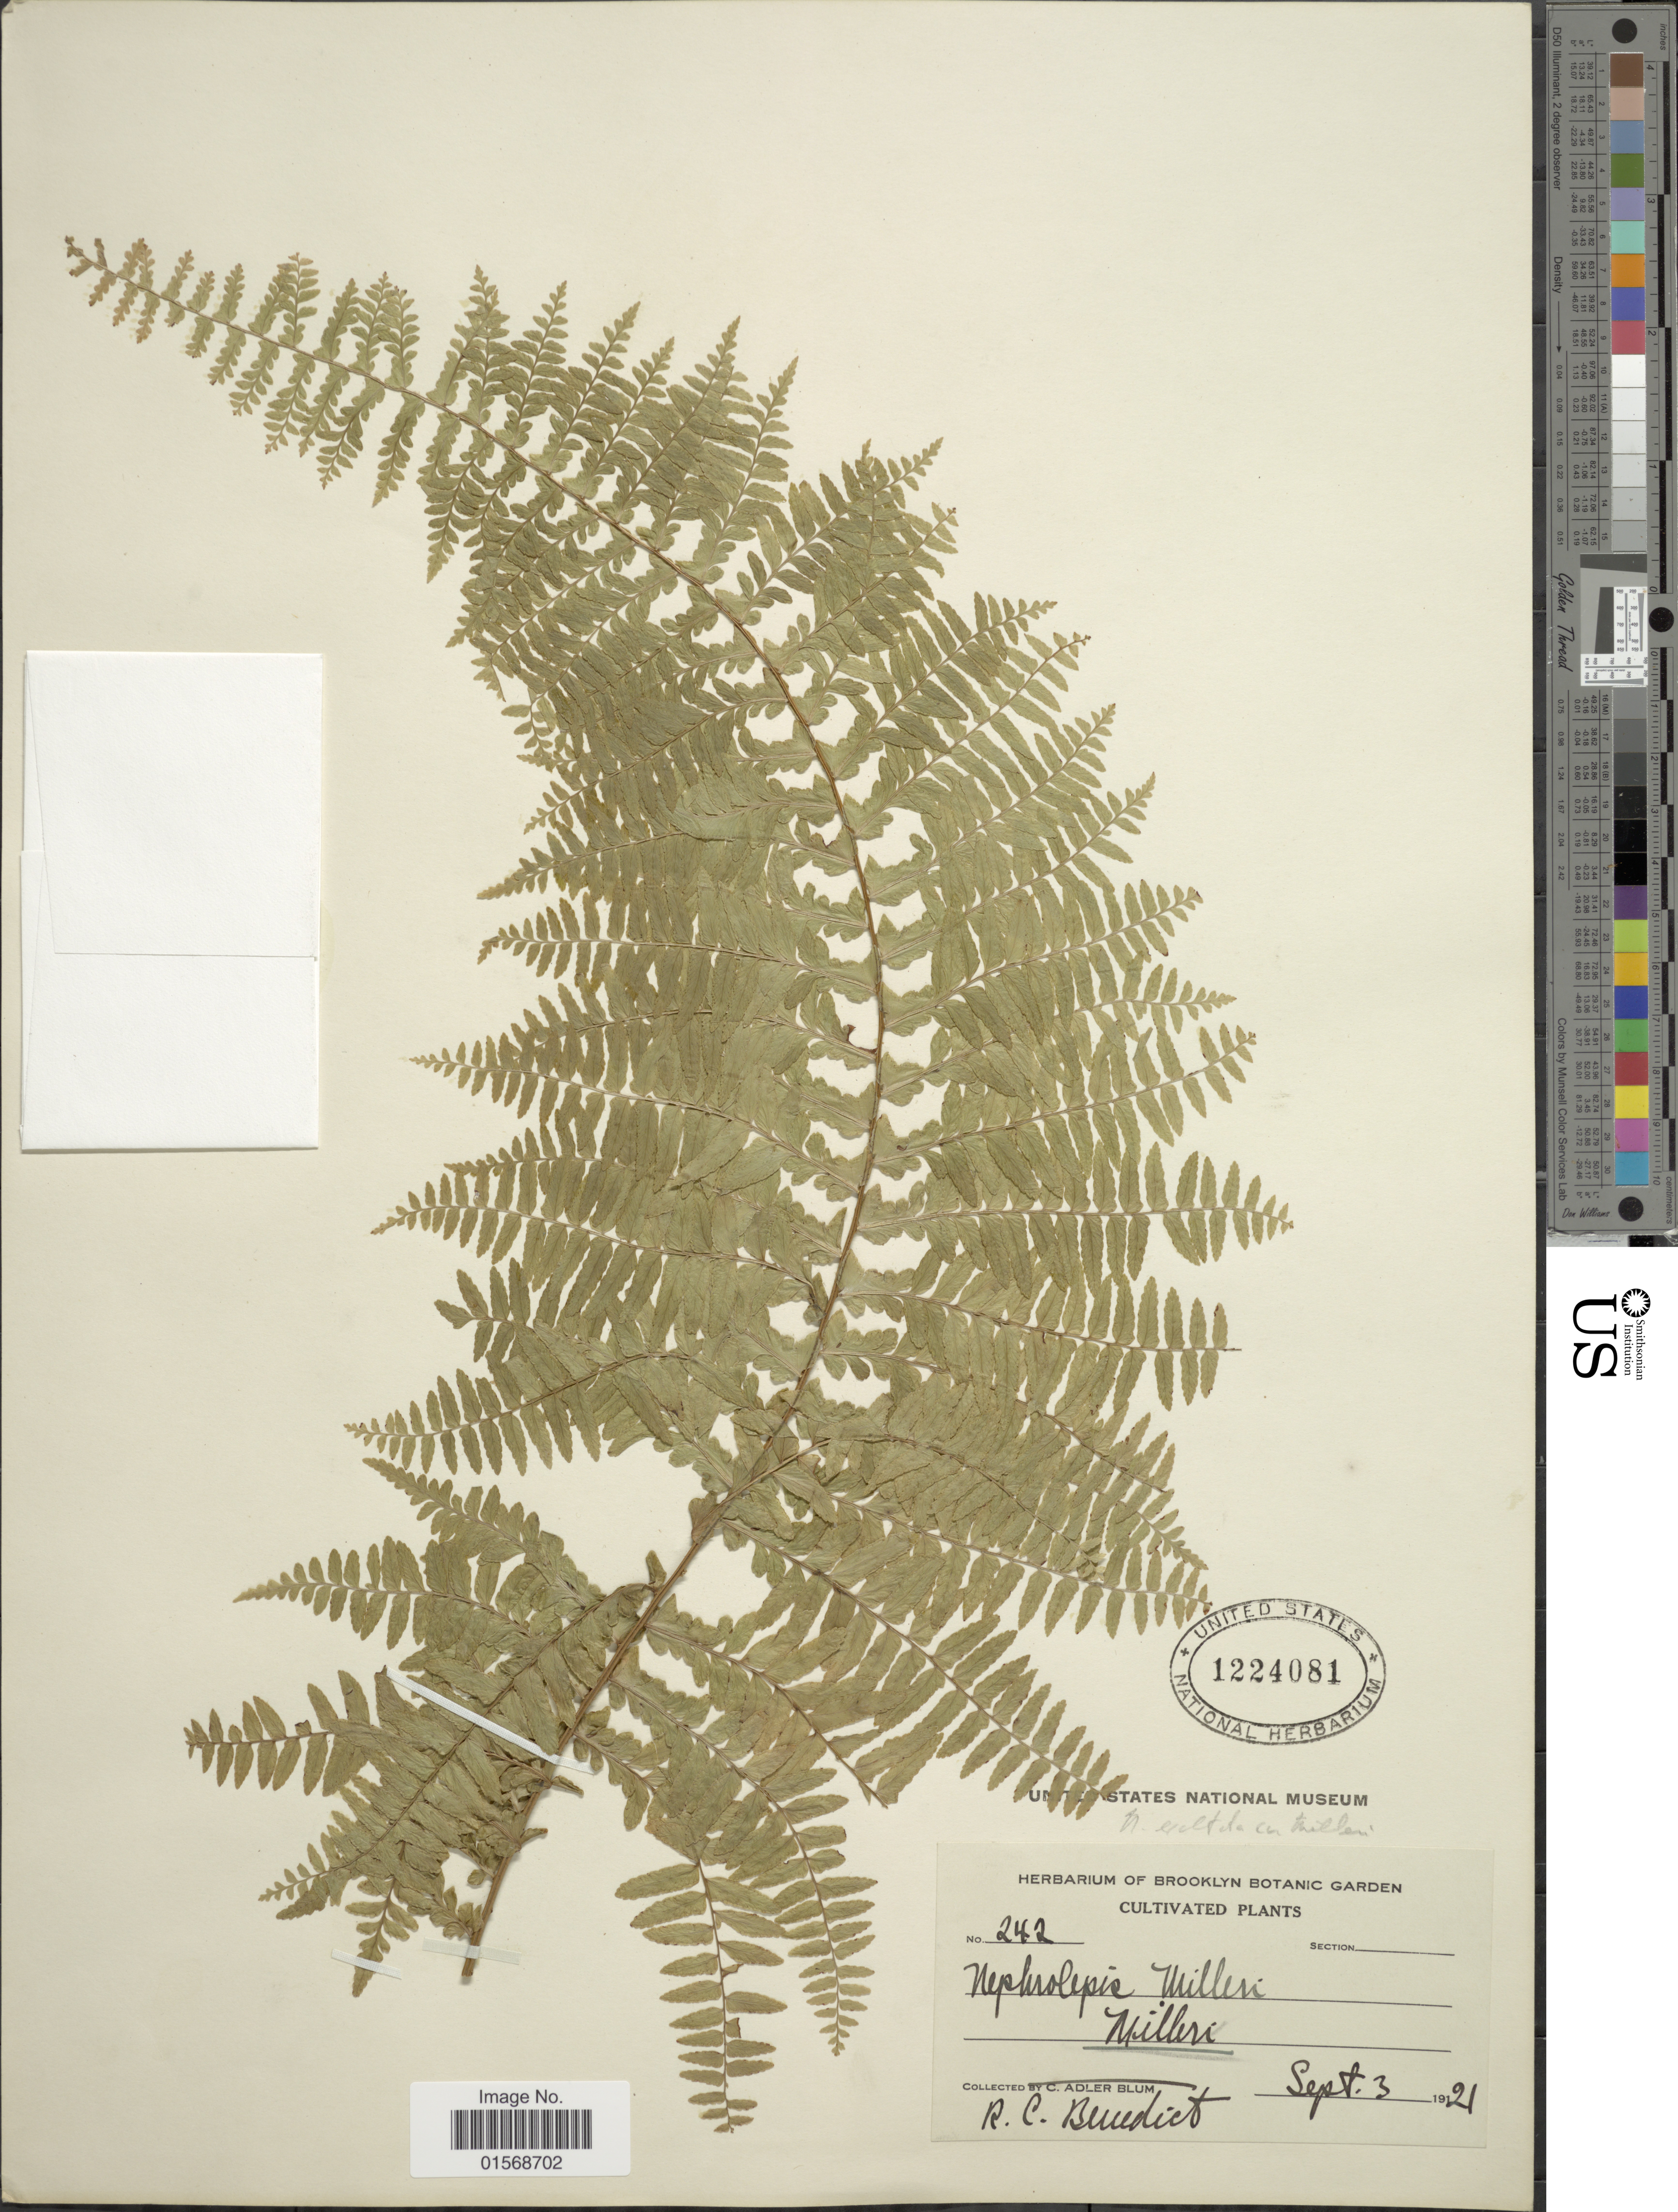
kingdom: Plantae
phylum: Tracheophyta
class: Polypodiopsida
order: Polypodiales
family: Nephrolepidaceae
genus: Nephrolepis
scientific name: Nephrolepis 'Milleri'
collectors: R. C. Benedict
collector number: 242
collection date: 1921-09-03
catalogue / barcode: US 1224081